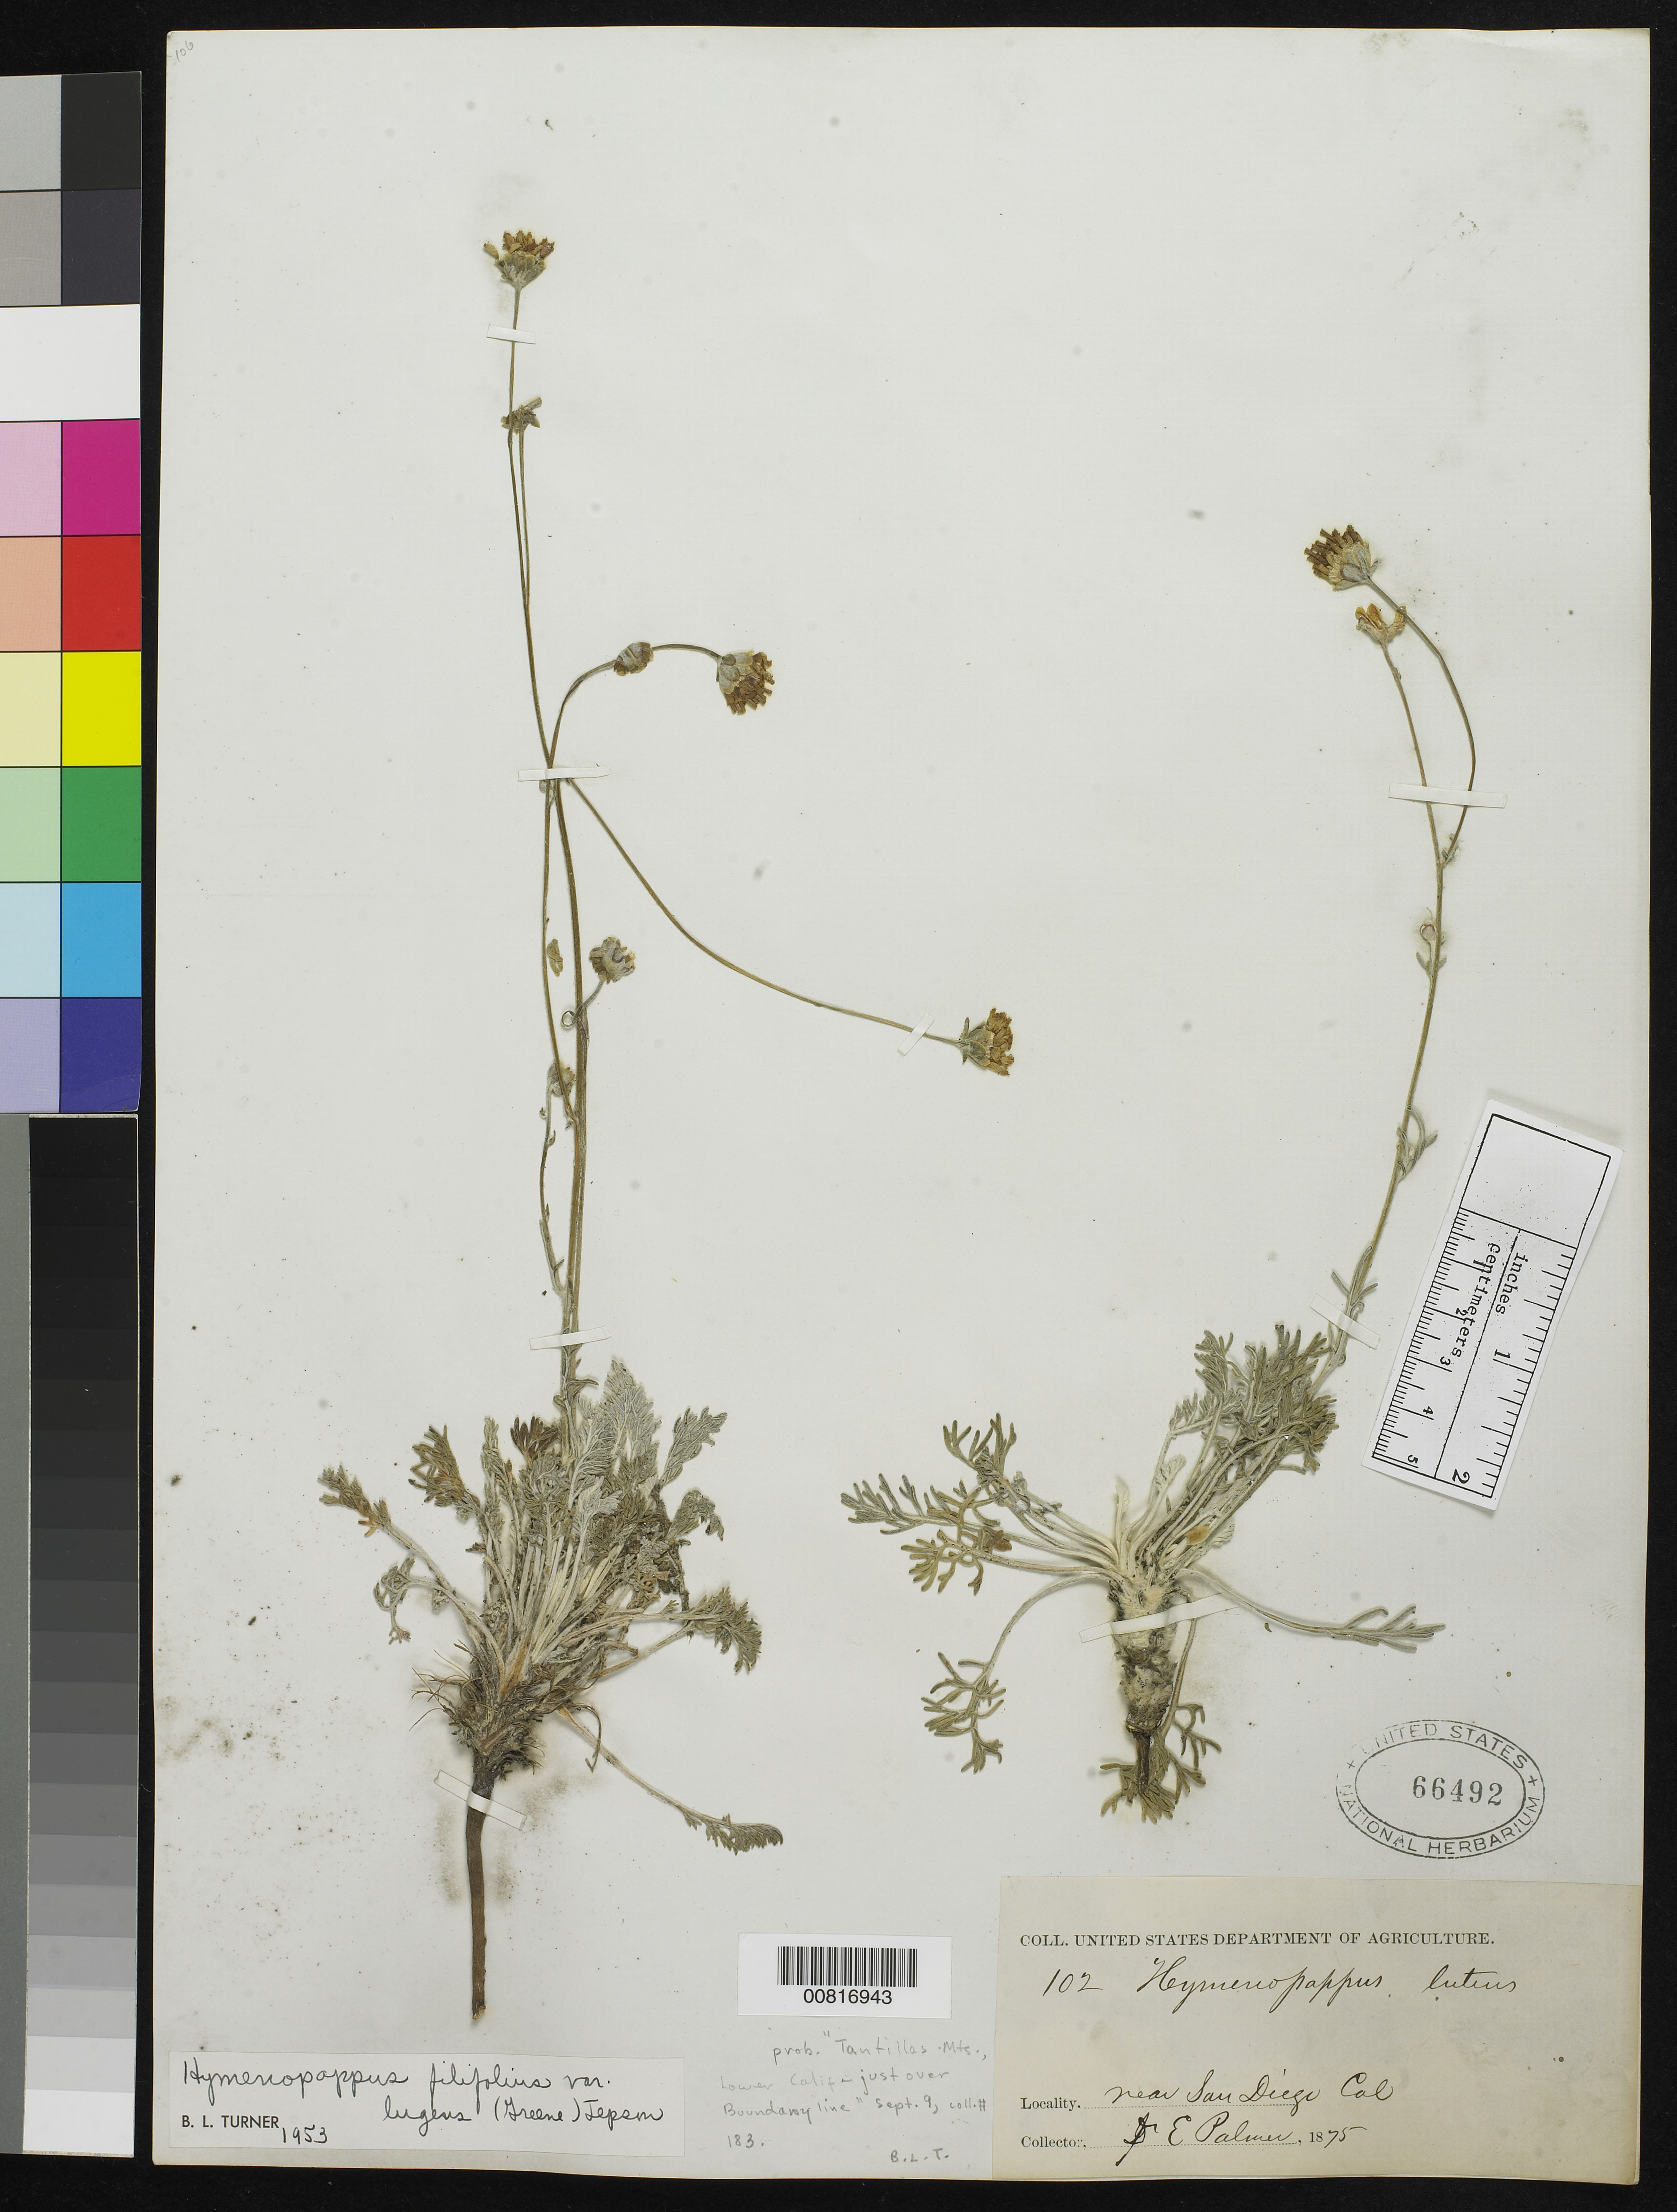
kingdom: Plantae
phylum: Tracheophyta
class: Magnoliopsida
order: Asterales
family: Asteraceae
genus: Hymenopappus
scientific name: Hymenopappus filifolius var. lugens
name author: (Greene) Jeps.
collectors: E. Palmer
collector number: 102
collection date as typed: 1875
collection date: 1875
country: United States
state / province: California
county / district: San Diego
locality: Near San Diego, California.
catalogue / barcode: US 66492